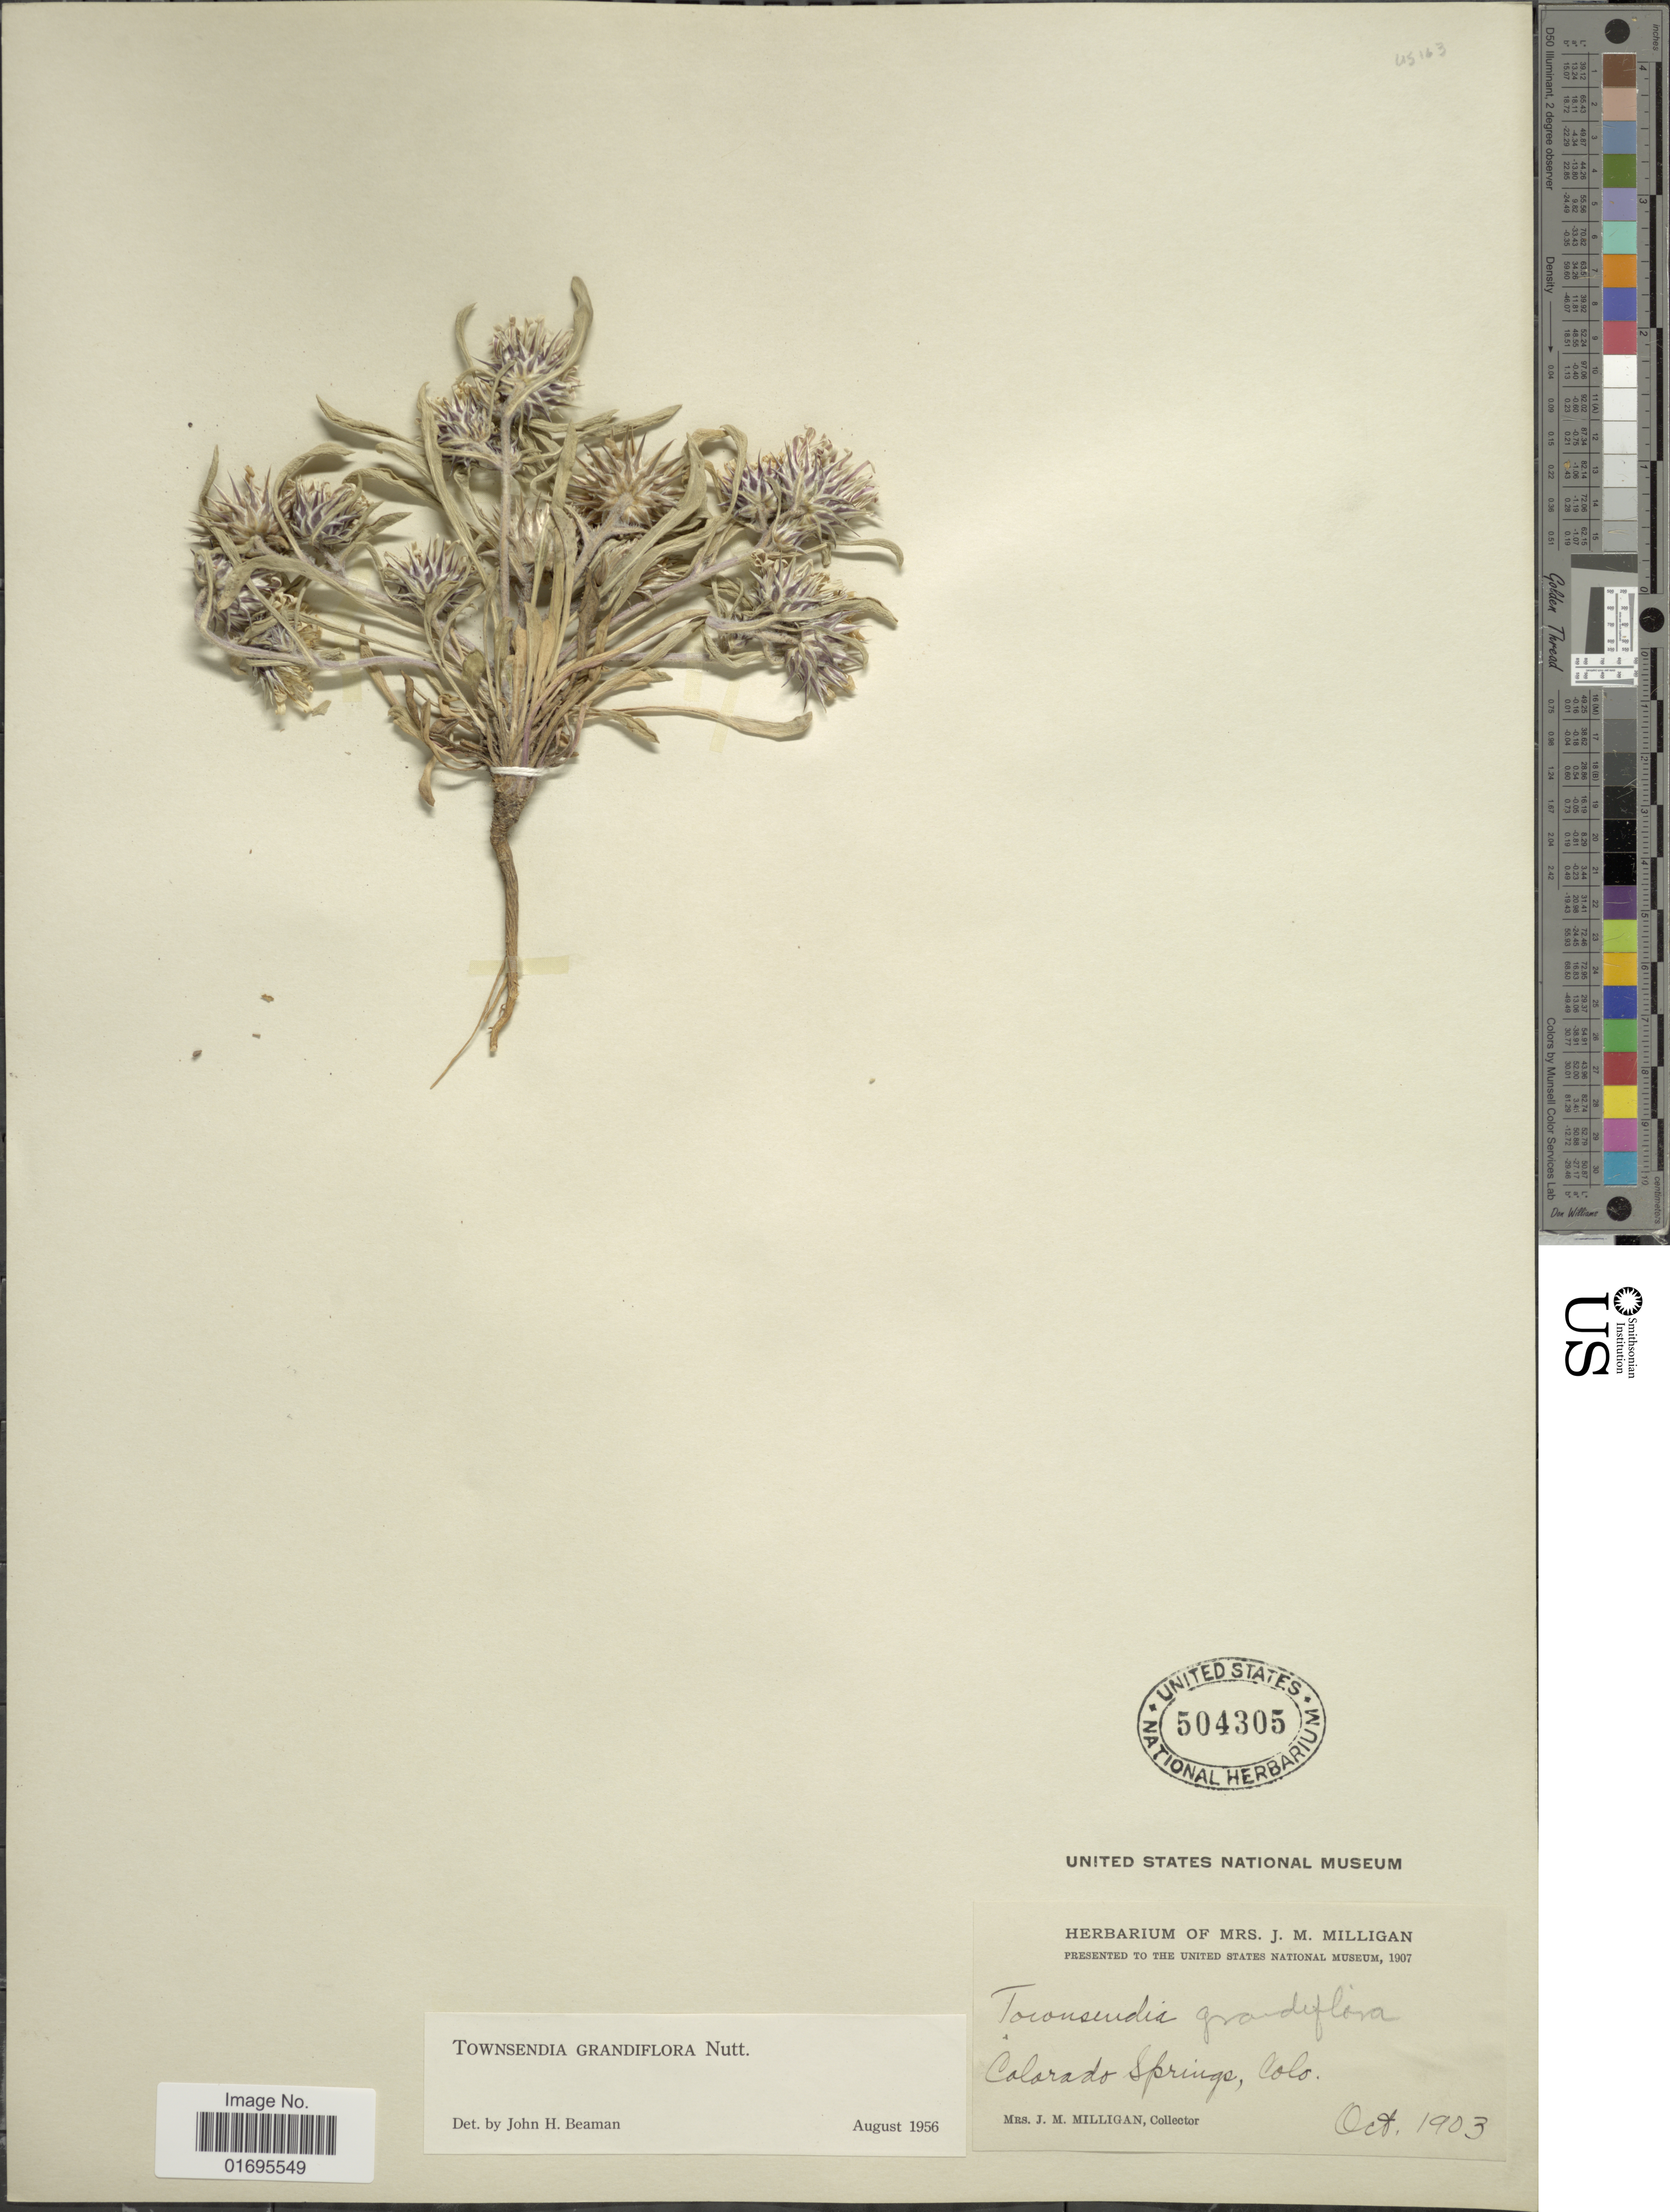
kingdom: Plantae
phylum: Tracheophyta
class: Magnoliopsida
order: Asterales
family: Asteraceae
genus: Townsendia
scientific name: Townsendia grandiflora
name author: Nutt.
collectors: J. M. Milligan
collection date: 1903-10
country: United States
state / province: Colorado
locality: Colorado Springs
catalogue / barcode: US 504305